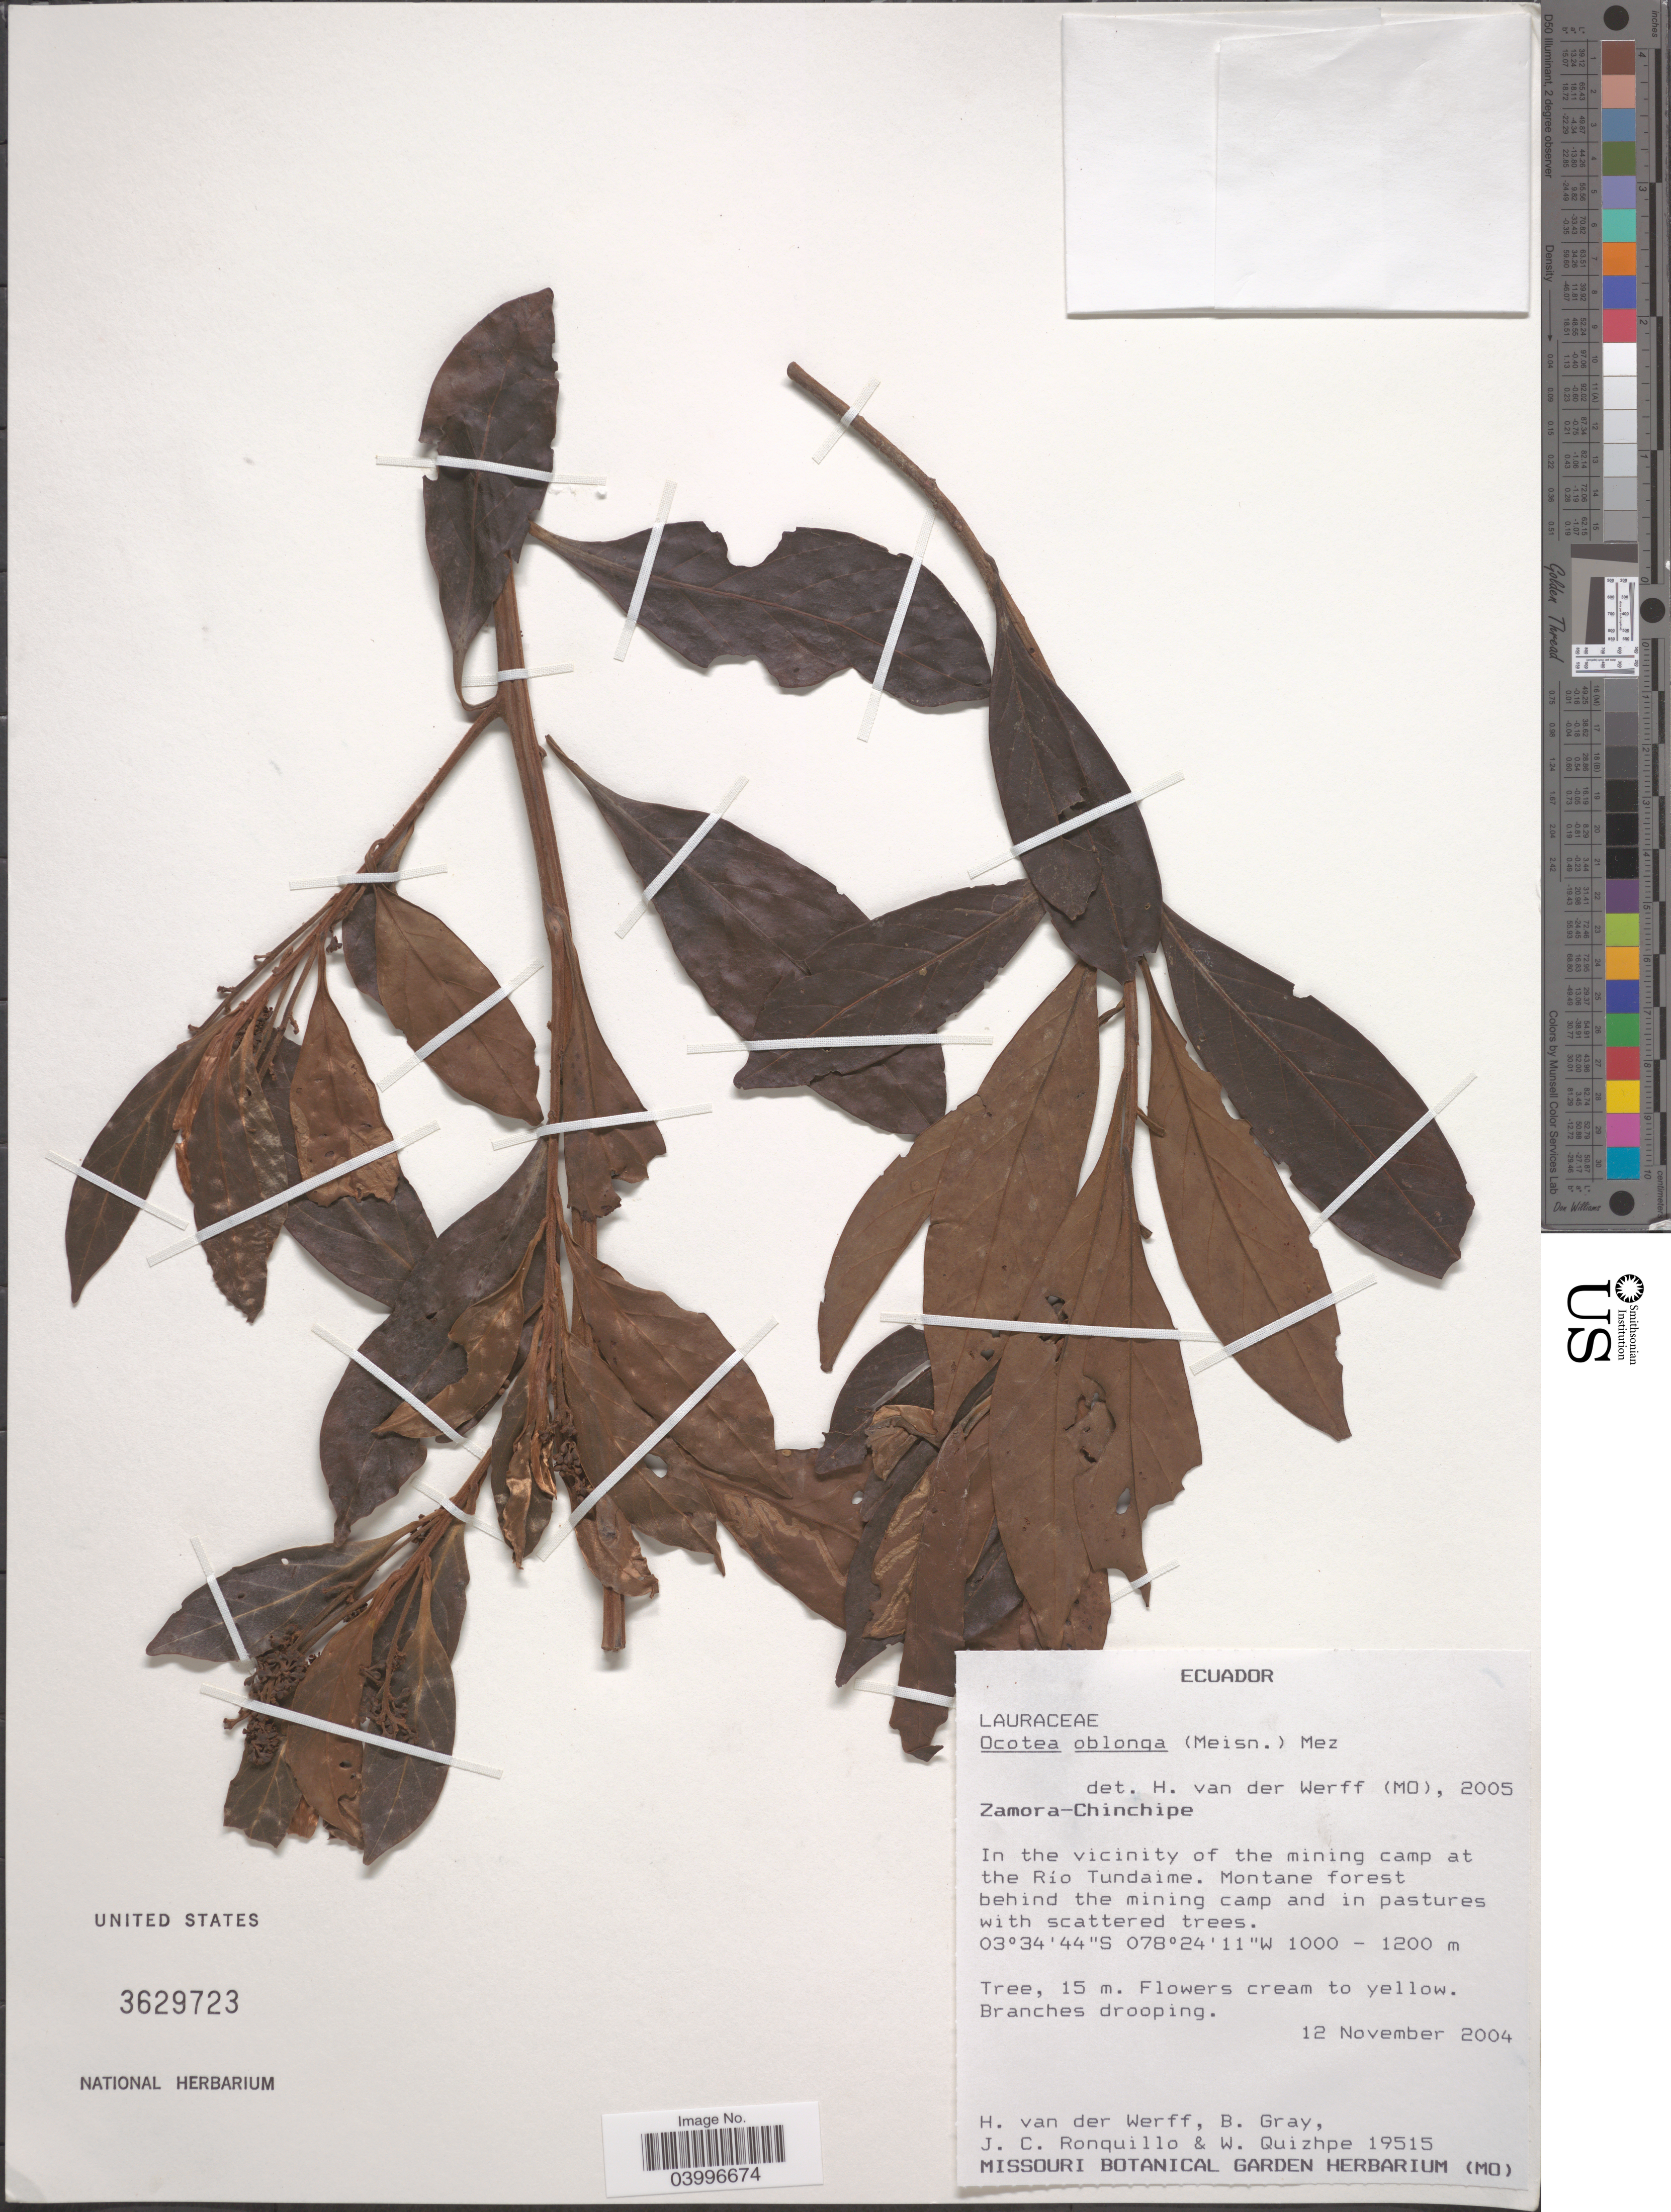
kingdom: Plantae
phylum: Tracheophyta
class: Magnoliopsida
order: Laurales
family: Lauraceae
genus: Ocotea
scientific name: Ocotea oblonga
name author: (Meisn.) Mez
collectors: H. van der Werff, B. Gray, J. Ronquillo & W. Quizhpe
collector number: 19515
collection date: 2004-11-12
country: Ecuador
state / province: Zamora-Chinchipe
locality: In the vicinity of the mining camp at the Río Tundaime.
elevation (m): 1000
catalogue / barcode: US 3629723